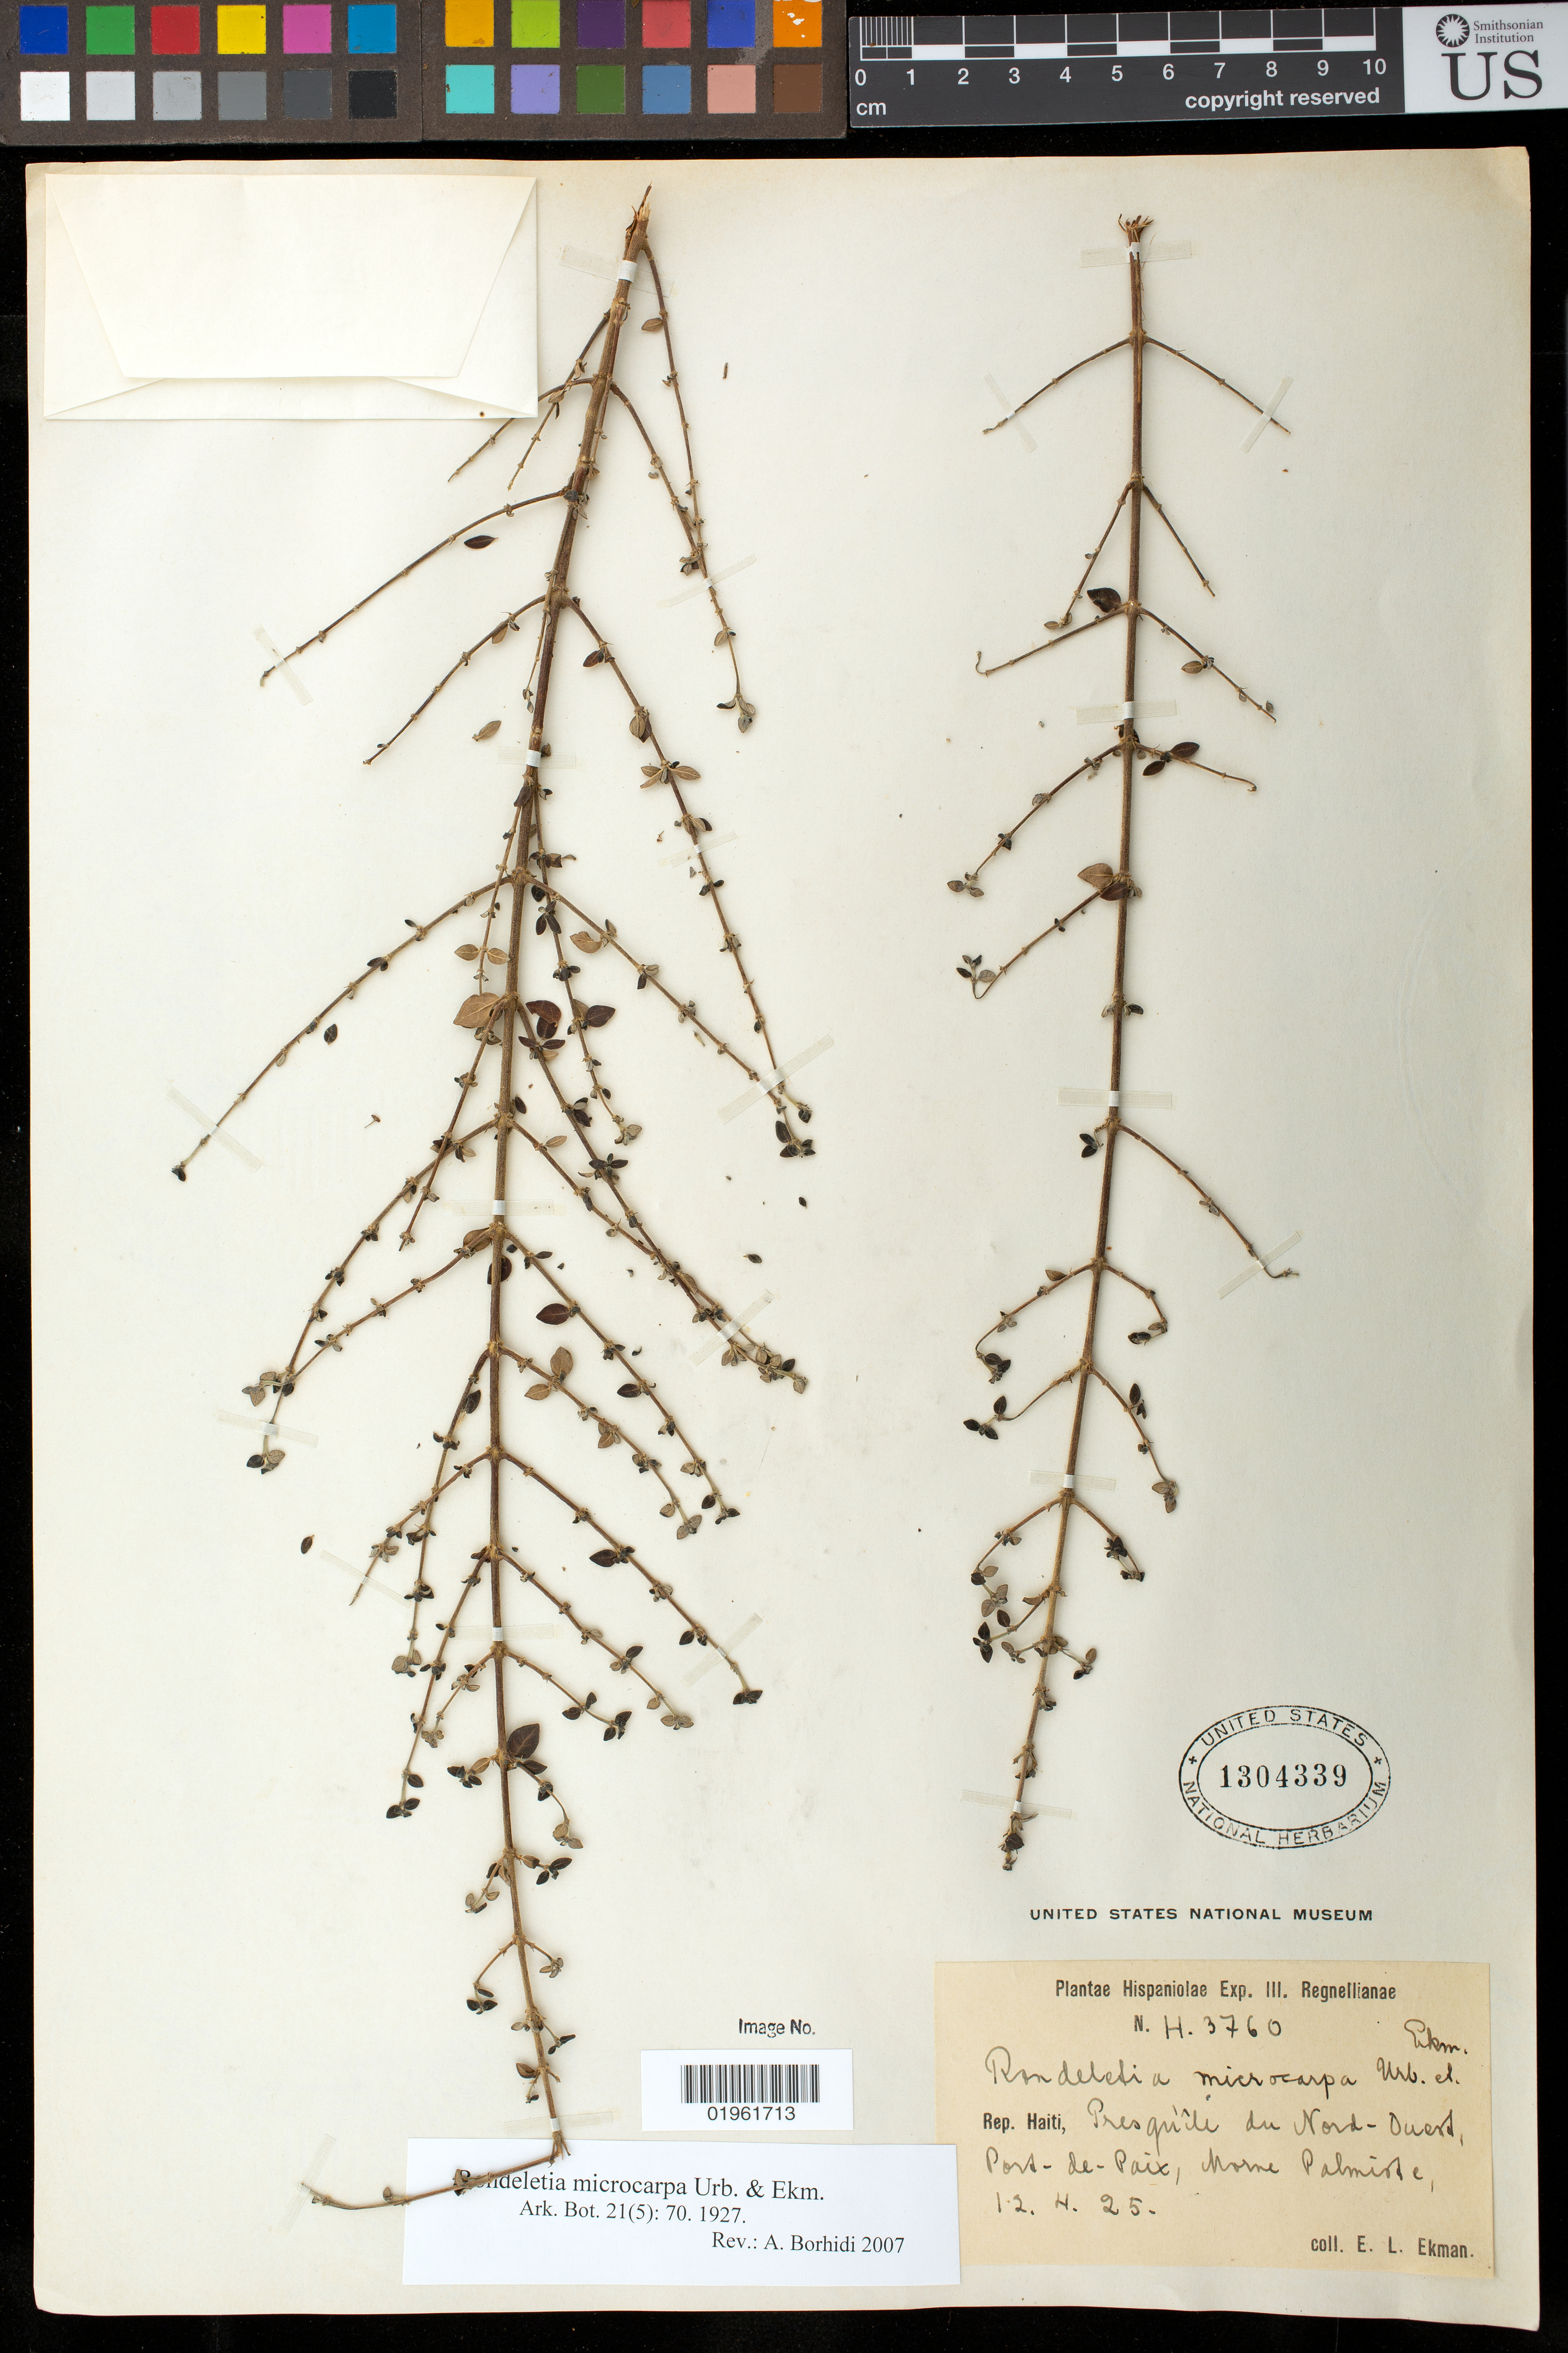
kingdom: Plantae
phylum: Tracheophyta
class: Magnoliopsida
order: Gentianales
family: Rubiaceae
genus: Rondeletia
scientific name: Rondeletia microcarpa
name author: Urb. & Ekman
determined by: Borhidi, Attila L.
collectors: E. L. Ekman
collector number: H. 3760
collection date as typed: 12 Apr 1925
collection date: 1925-04-12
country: Haiti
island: Hispaniola Island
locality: Presquile du nord quest, port de paix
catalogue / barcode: US 1304339